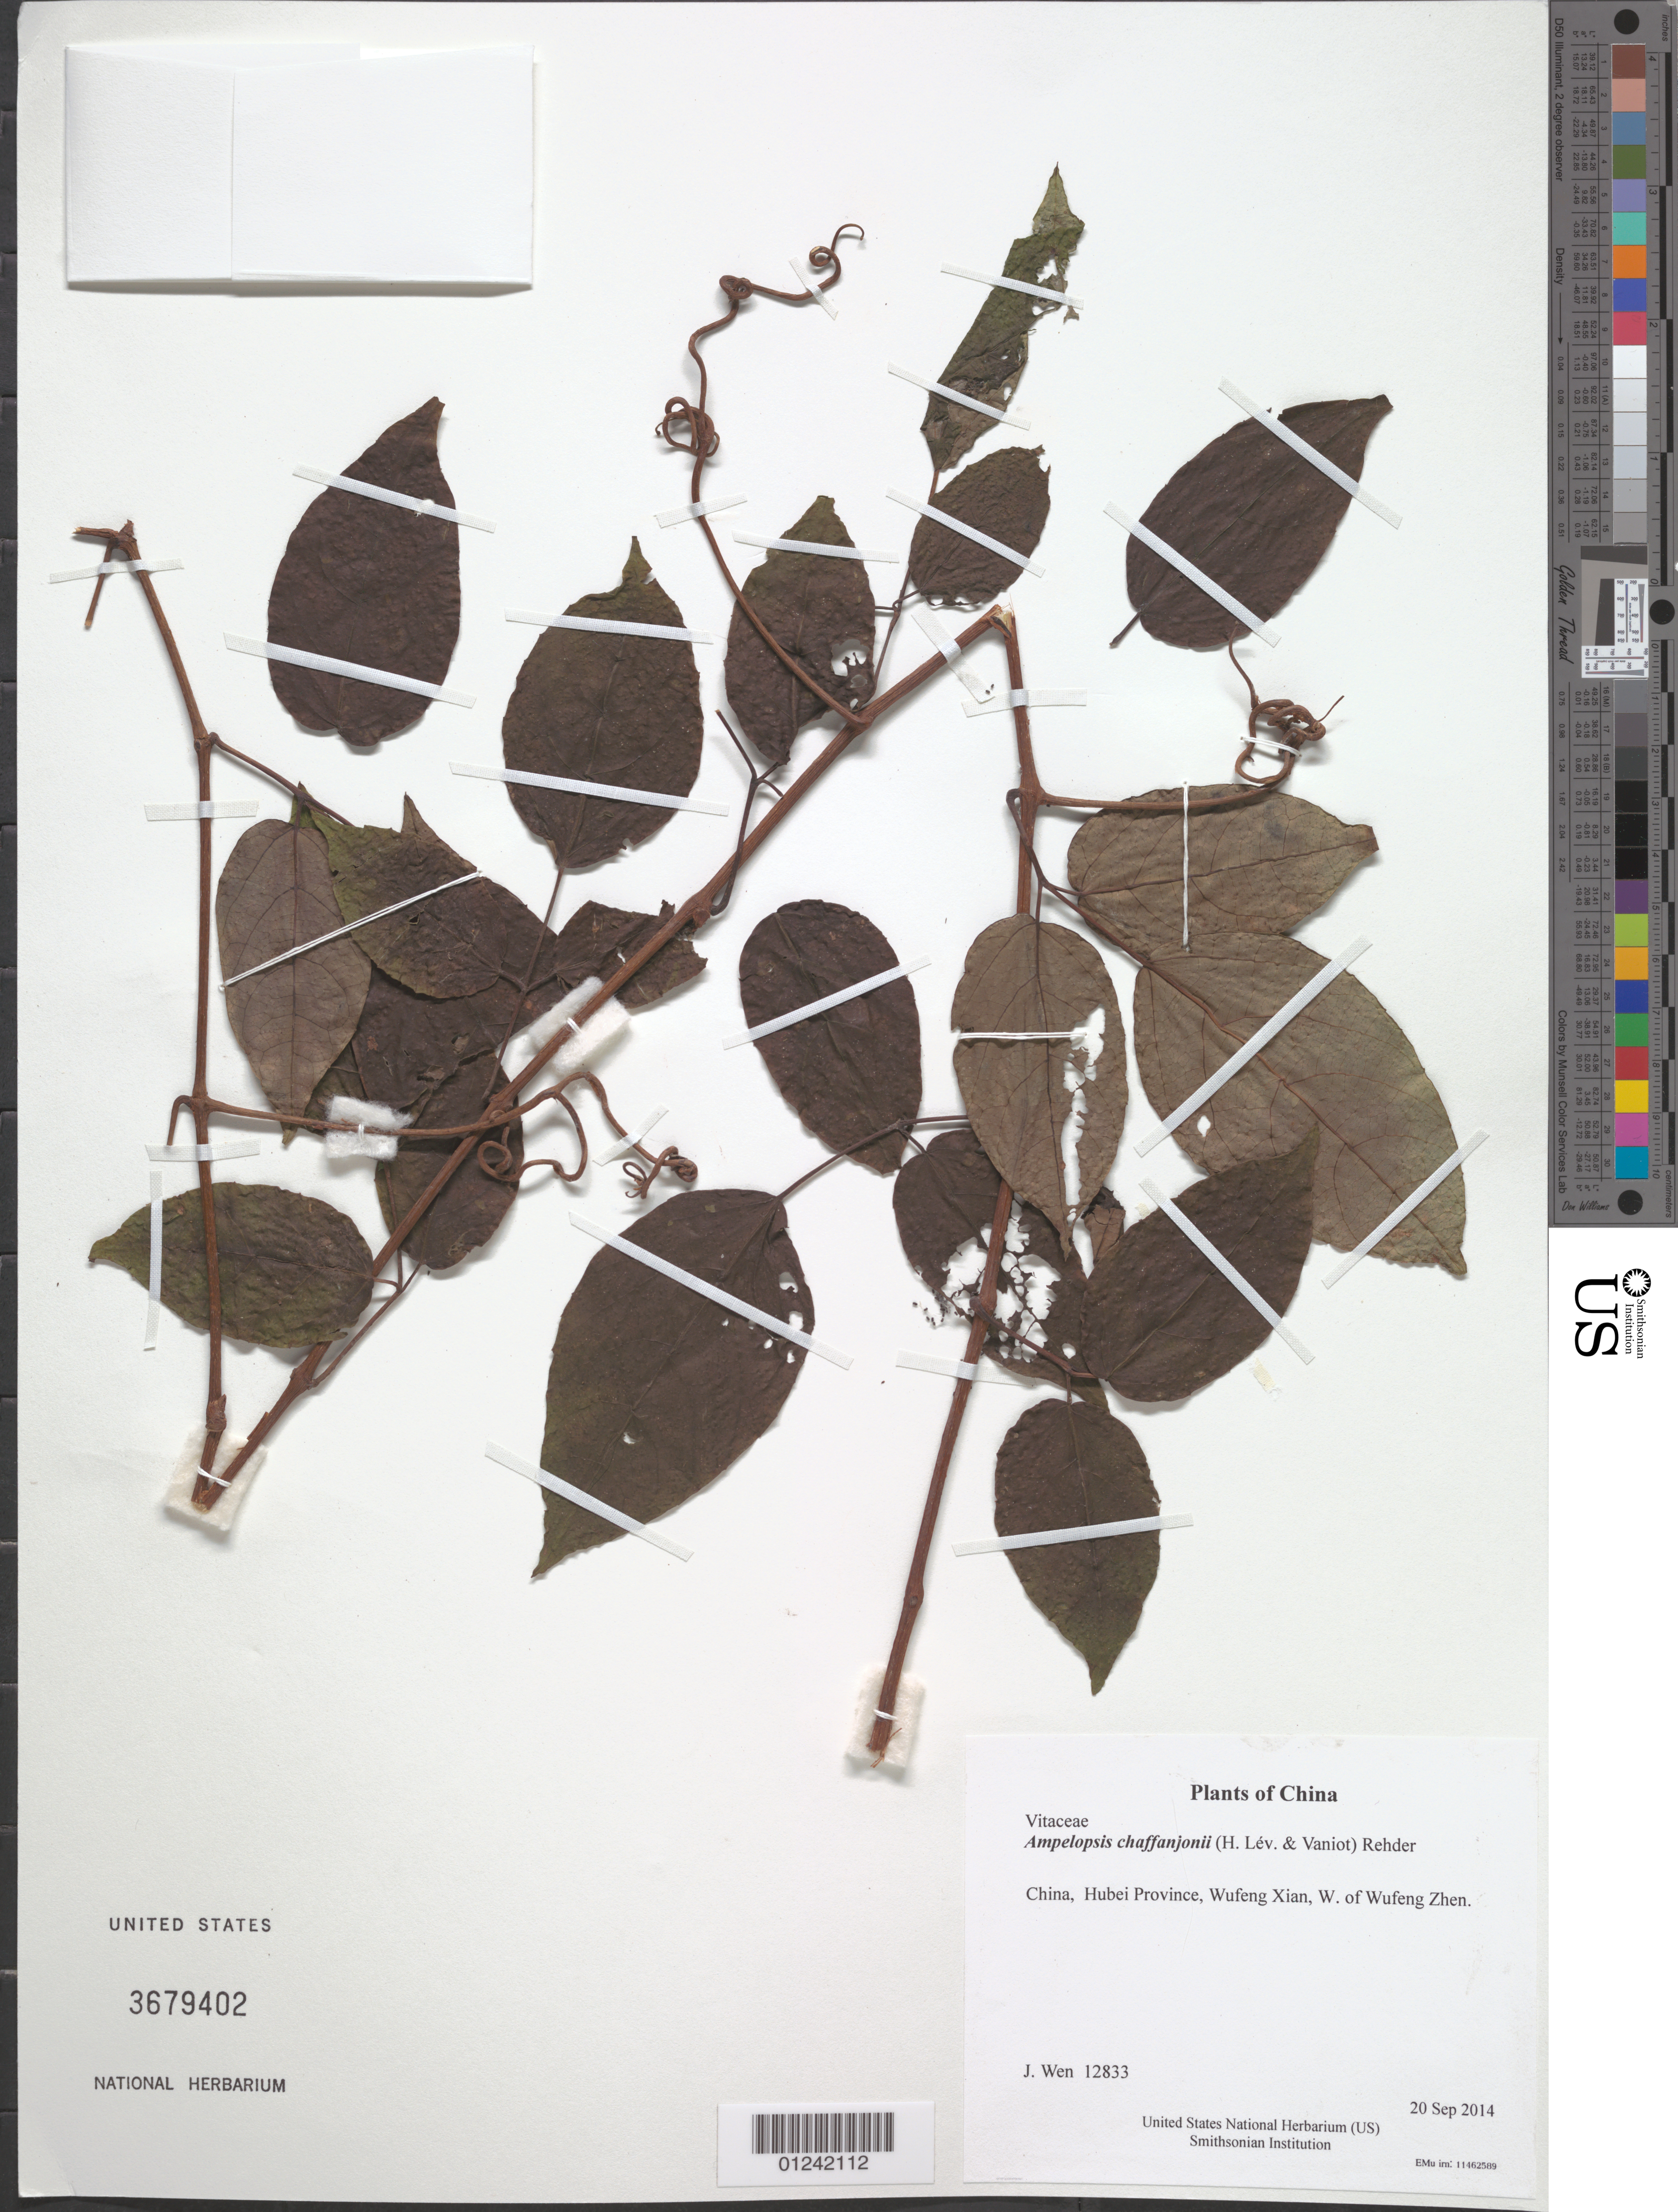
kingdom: Plantae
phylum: Tracheophyta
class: Magnoliopsida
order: Vitales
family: Vitaceae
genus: Ampelopsis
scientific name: Ampelopsis chaffanjonii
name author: (H. Lév. & Vaniot) Rehder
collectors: J. Wen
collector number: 12833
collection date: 2014-09-20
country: China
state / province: Hubei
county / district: Wufeng Xian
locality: W. of Wufeng Zhen.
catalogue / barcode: US 3679402